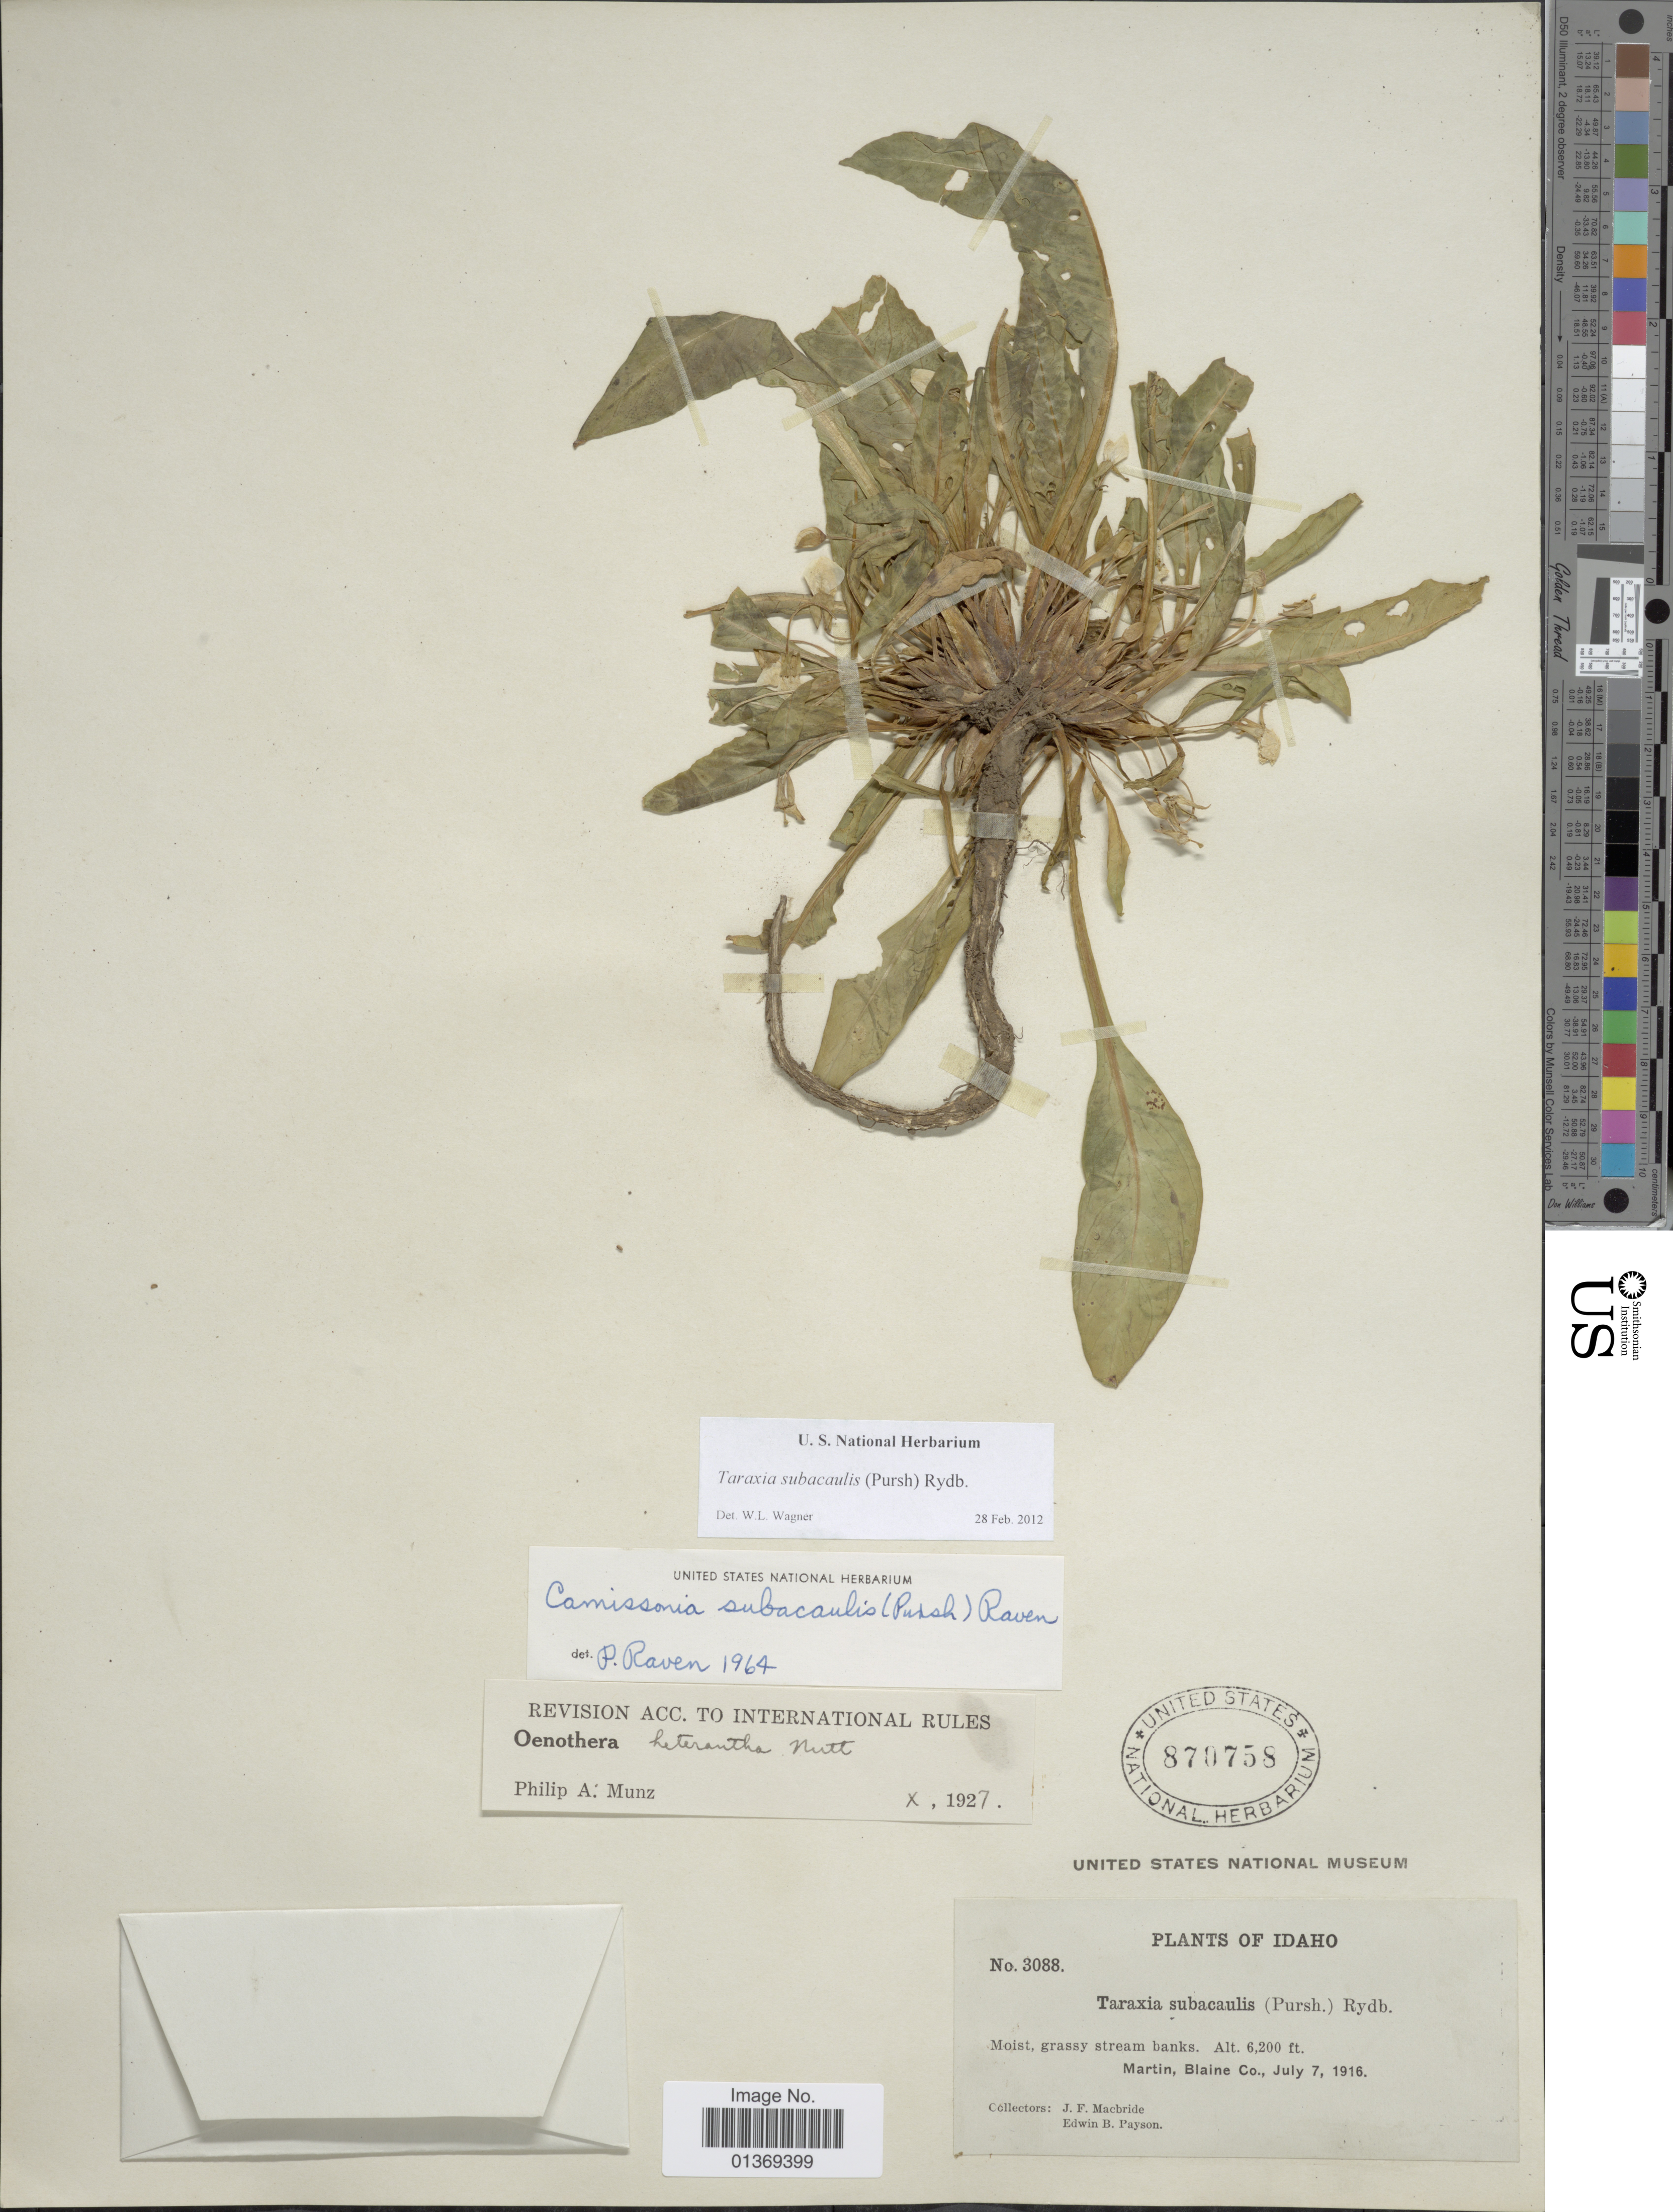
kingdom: Plantae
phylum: Tracheophyta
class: Magnoliopsida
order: Myrtales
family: Onagraceae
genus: Taraxia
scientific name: Taraxia subacaulis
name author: (Pursh) Rydb.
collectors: J. F. Macbride & E. B. Payson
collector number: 3088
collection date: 1916-07-07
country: United States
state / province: Idaho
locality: Martin, Blaine Co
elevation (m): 1890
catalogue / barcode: US 870758